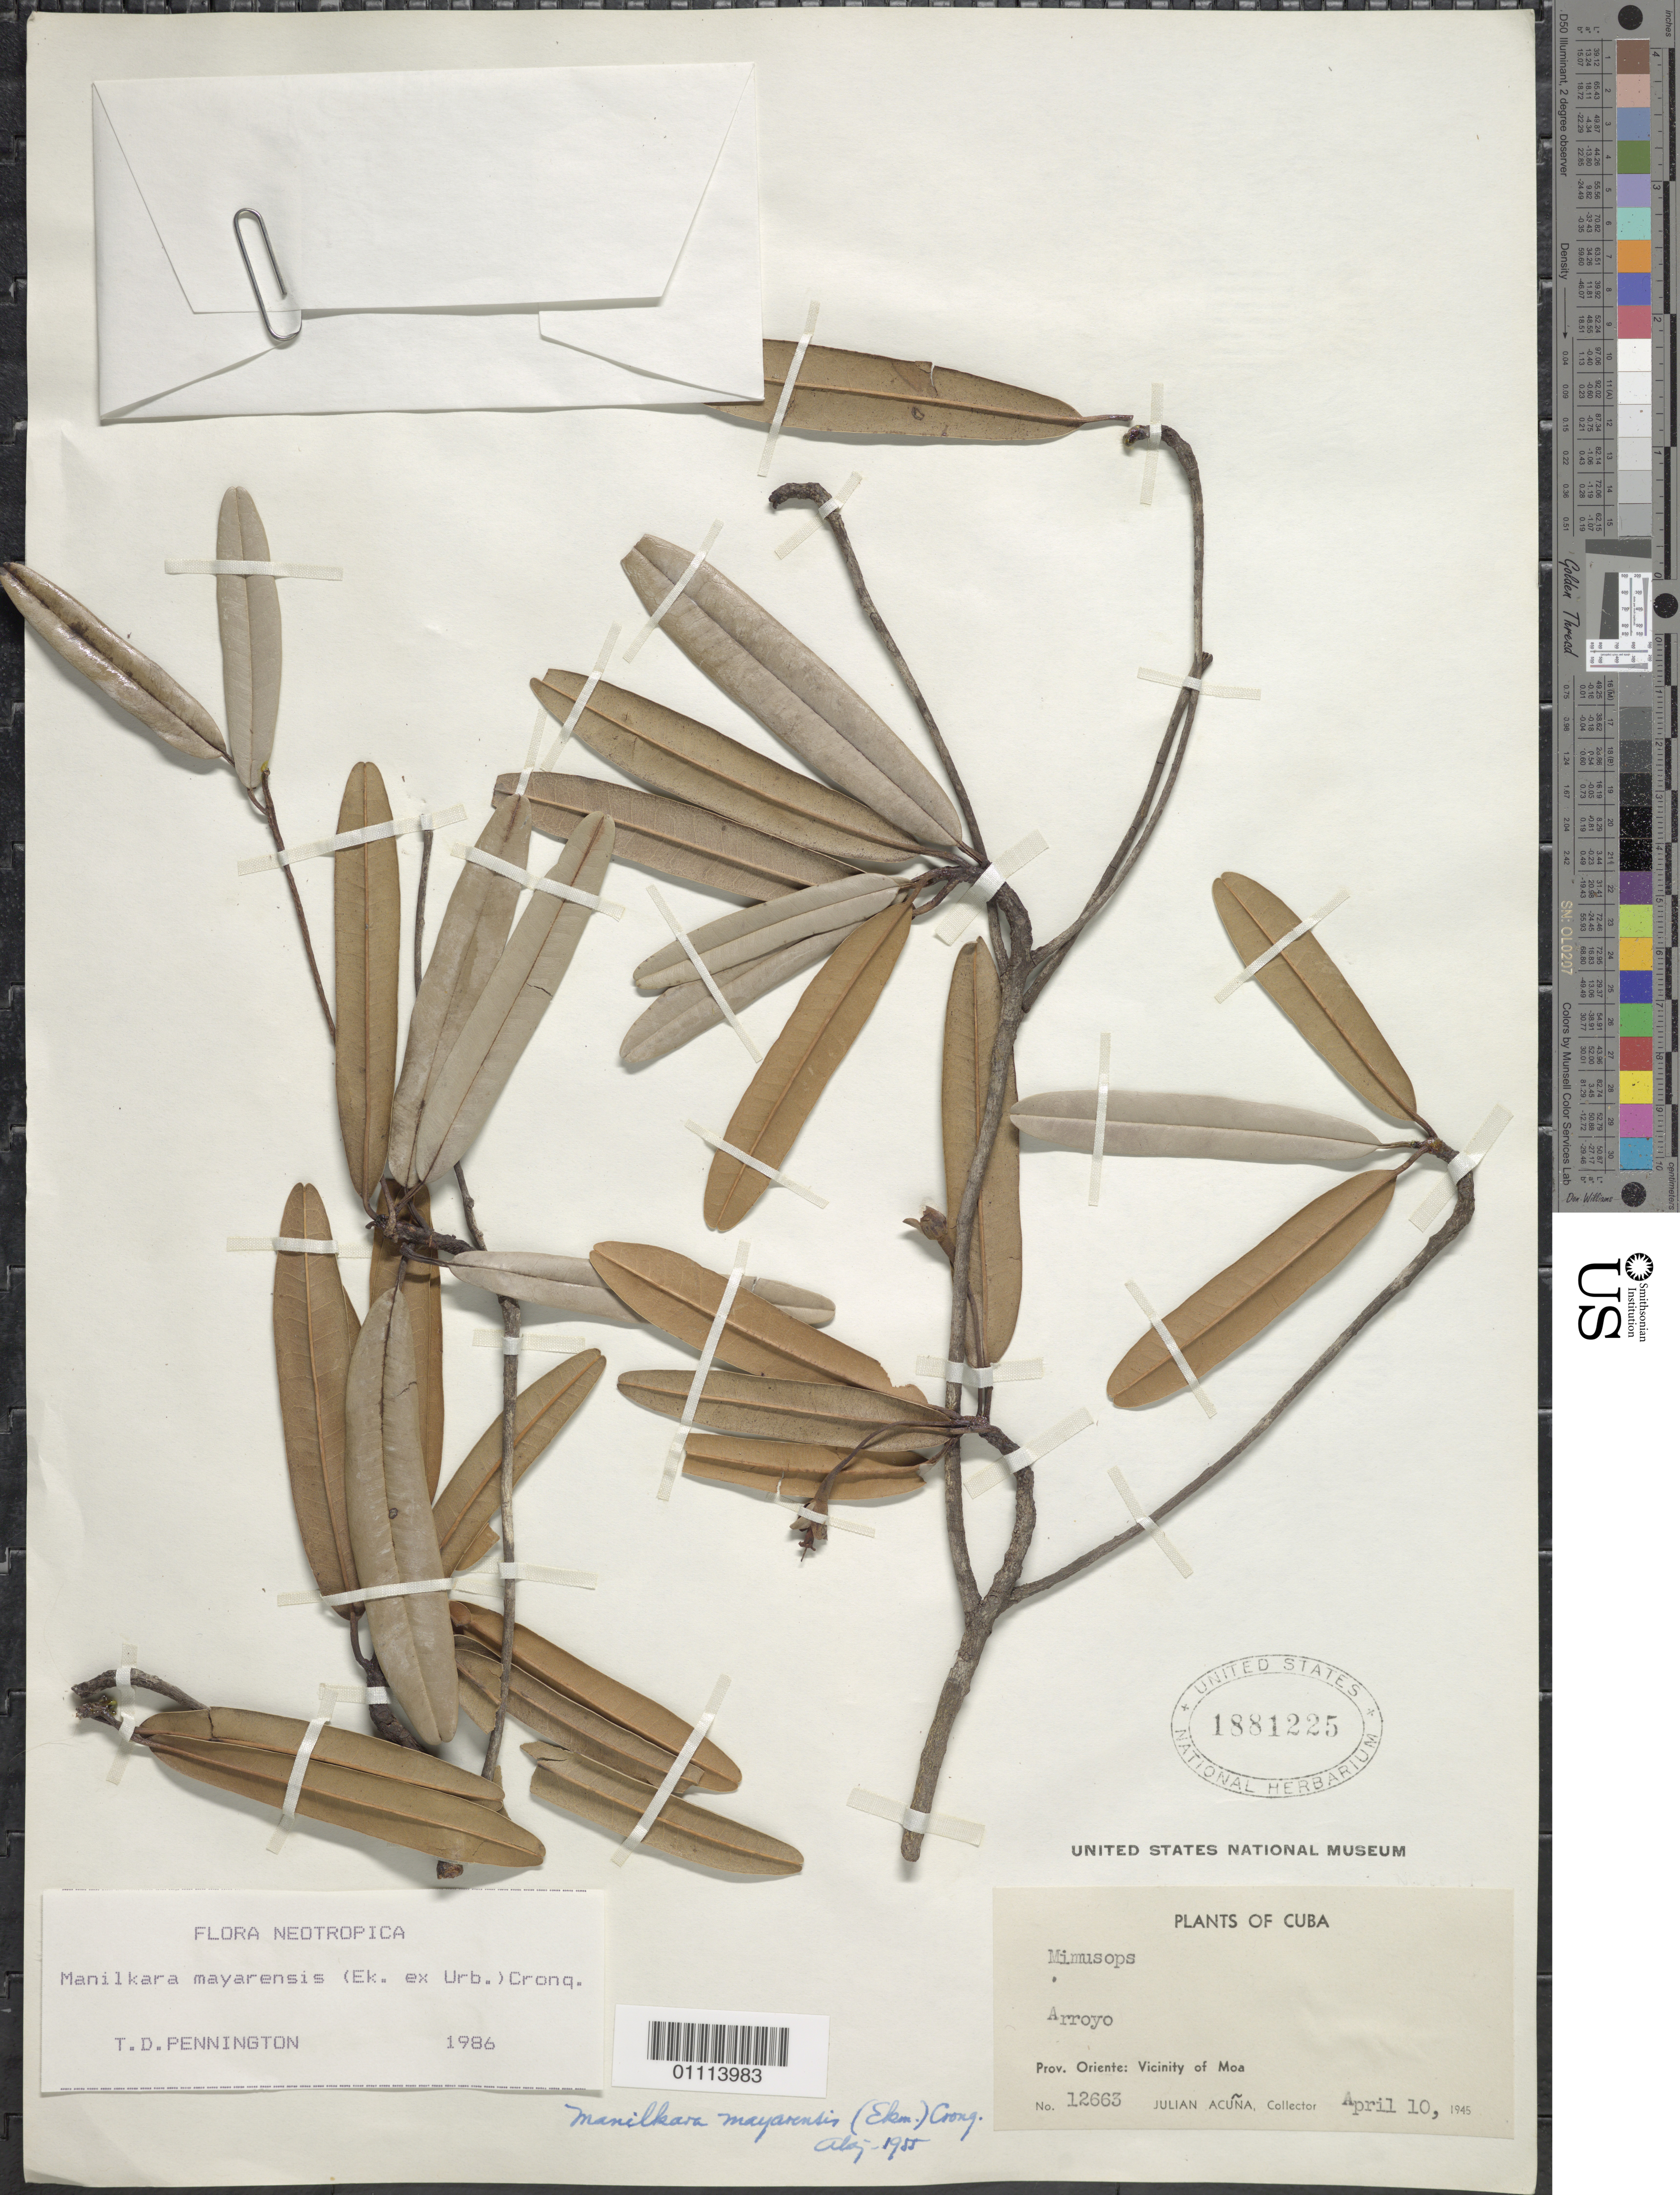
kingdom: Plantae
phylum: Tracheophyta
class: Magnoliopsida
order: Ericales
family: Sapotaceae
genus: Manilkara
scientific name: Manilkara mayarensis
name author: (Ekman ex Urb.) Cronq.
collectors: J. Acuña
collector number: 12663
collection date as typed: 10 Apr 1945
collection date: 1945-04-10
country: Cuba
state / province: Holguín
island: Cuba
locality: Arroyo, Prov Oriente: Vicinity of Moa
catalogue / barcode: US 1881225